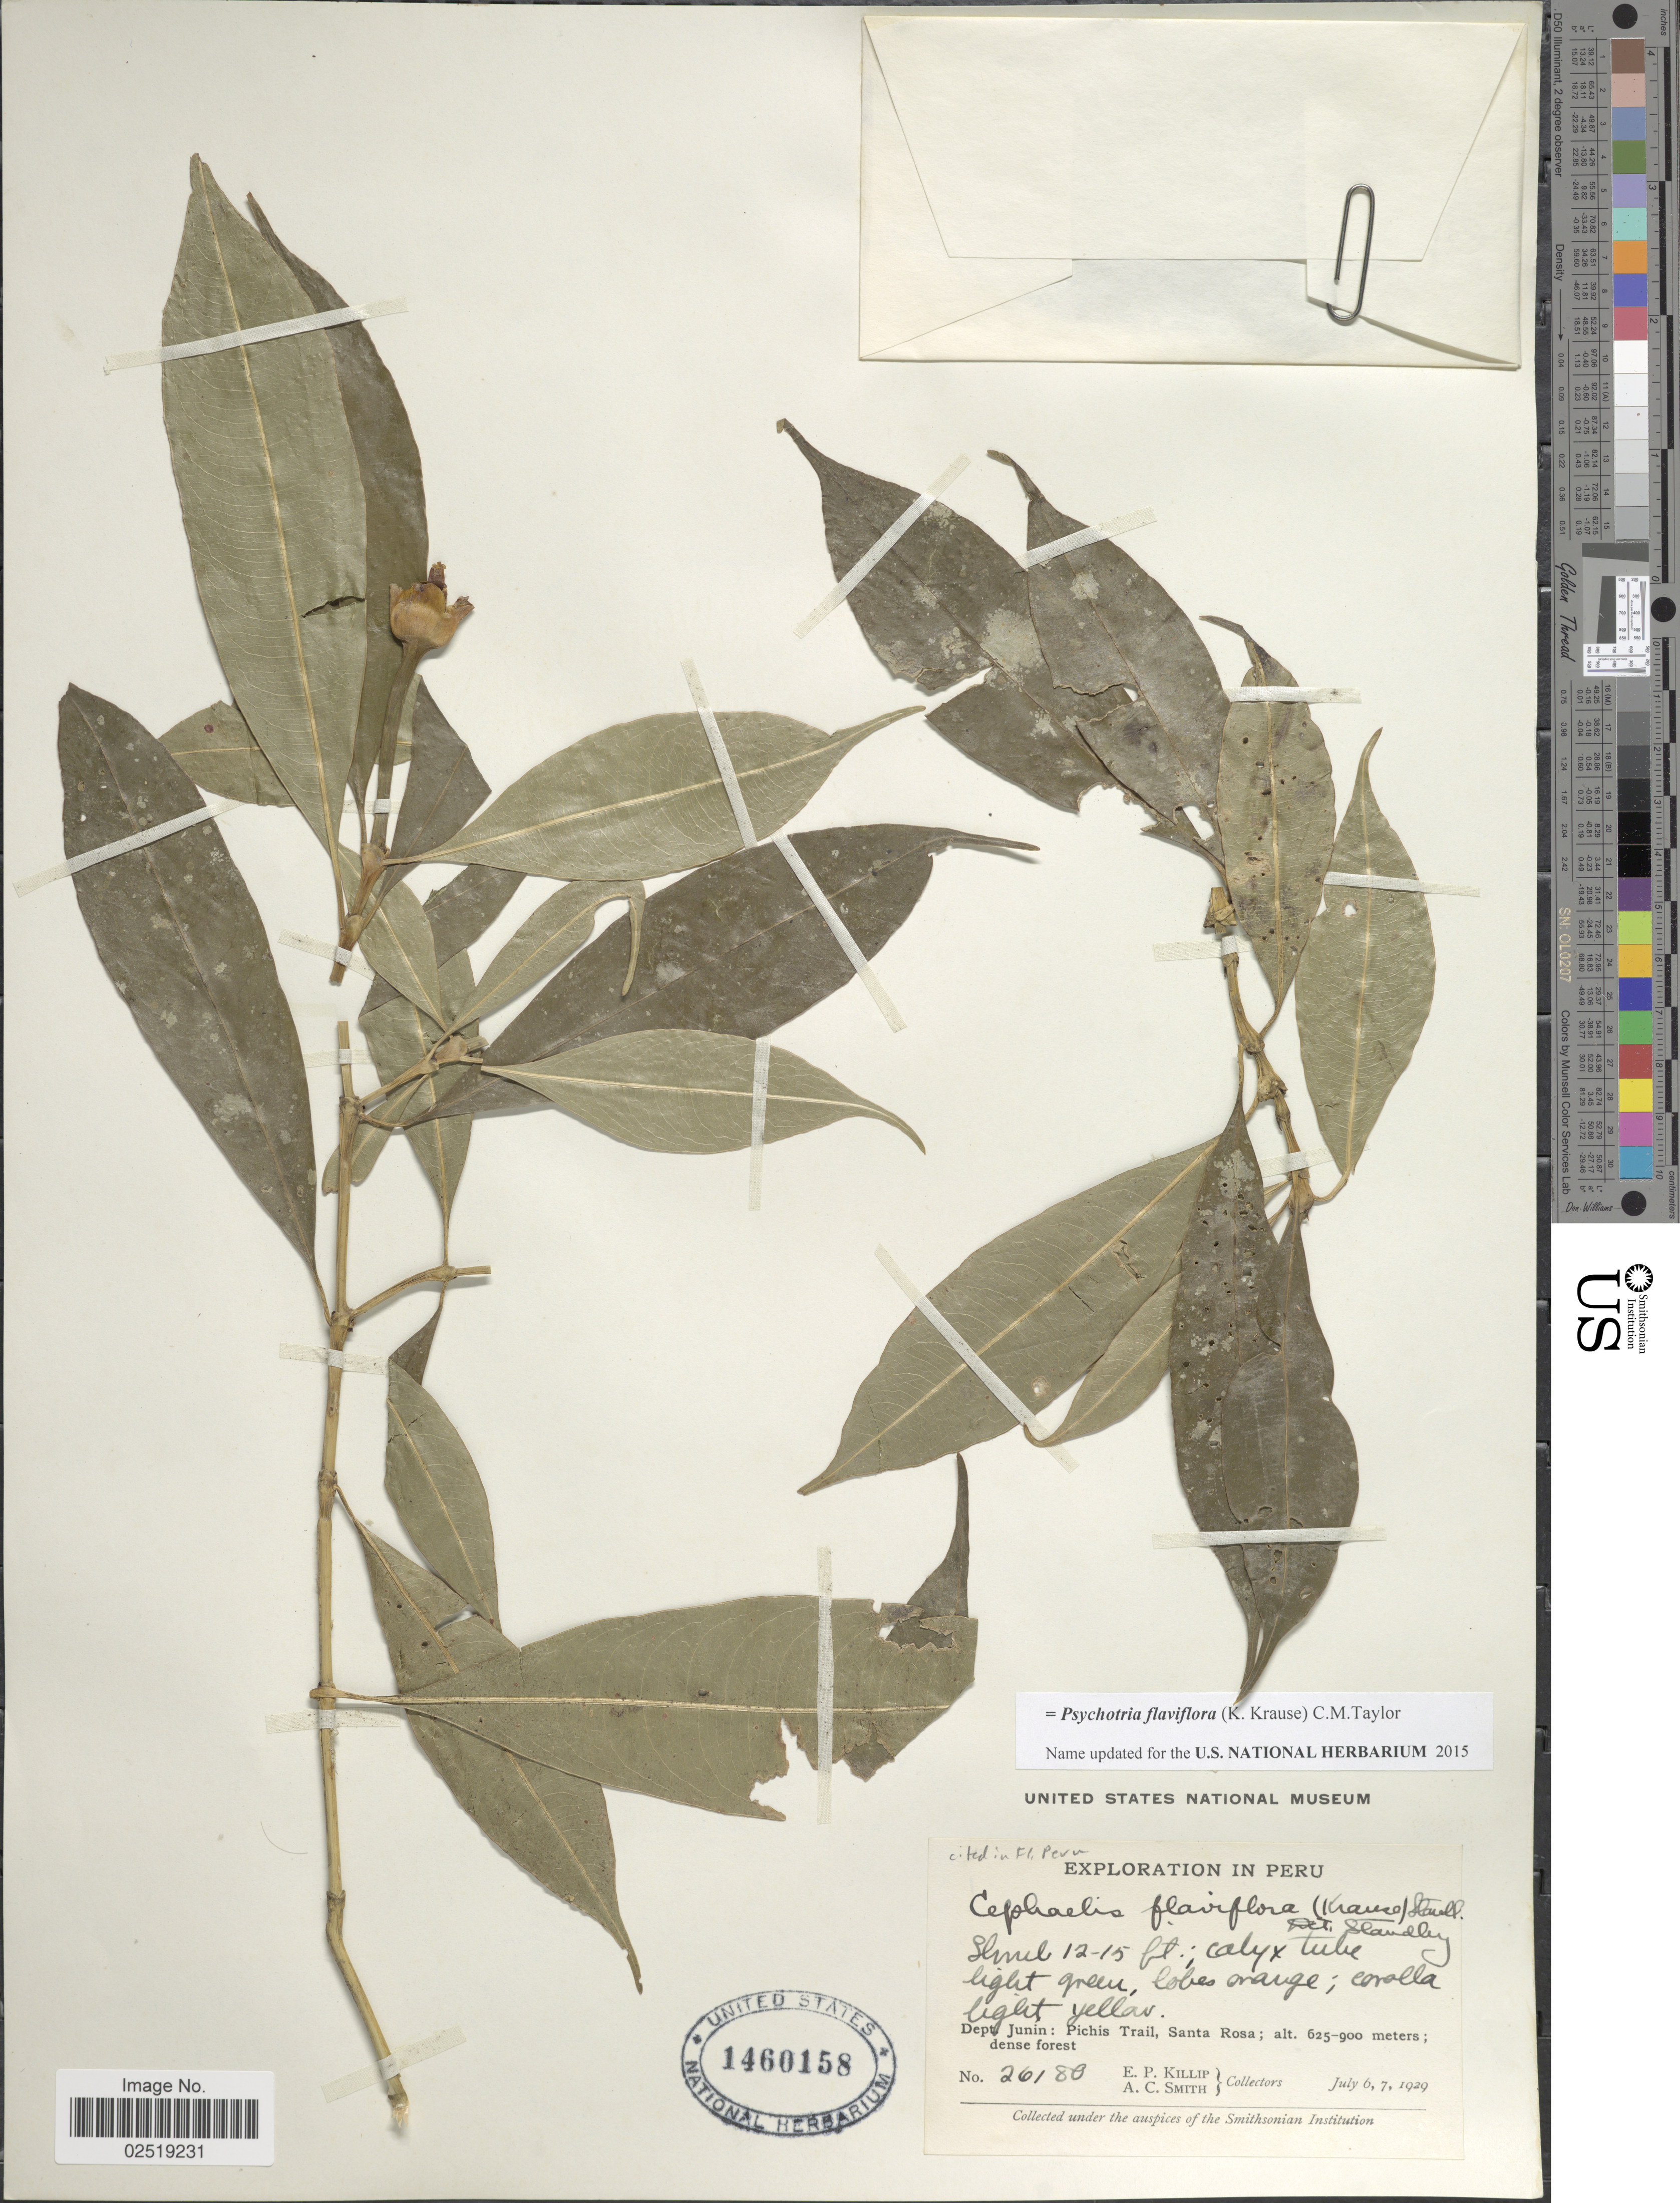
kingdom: Plantae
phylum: Tracheophyta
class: Magnoliopsida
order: Gentianales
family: Rubiaceae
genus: Psychotria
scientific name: Psychotria flaviflora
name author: (K. Krause) C.M. Taylor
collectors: E. P. Killip & A. C. Smith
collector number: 26180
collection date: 1929-07-06/1929-07-07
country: Peru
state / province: Junín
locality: Dept. Junin: Pichis Trail, Santa Rosa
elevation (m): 625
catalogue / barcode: US 1460158